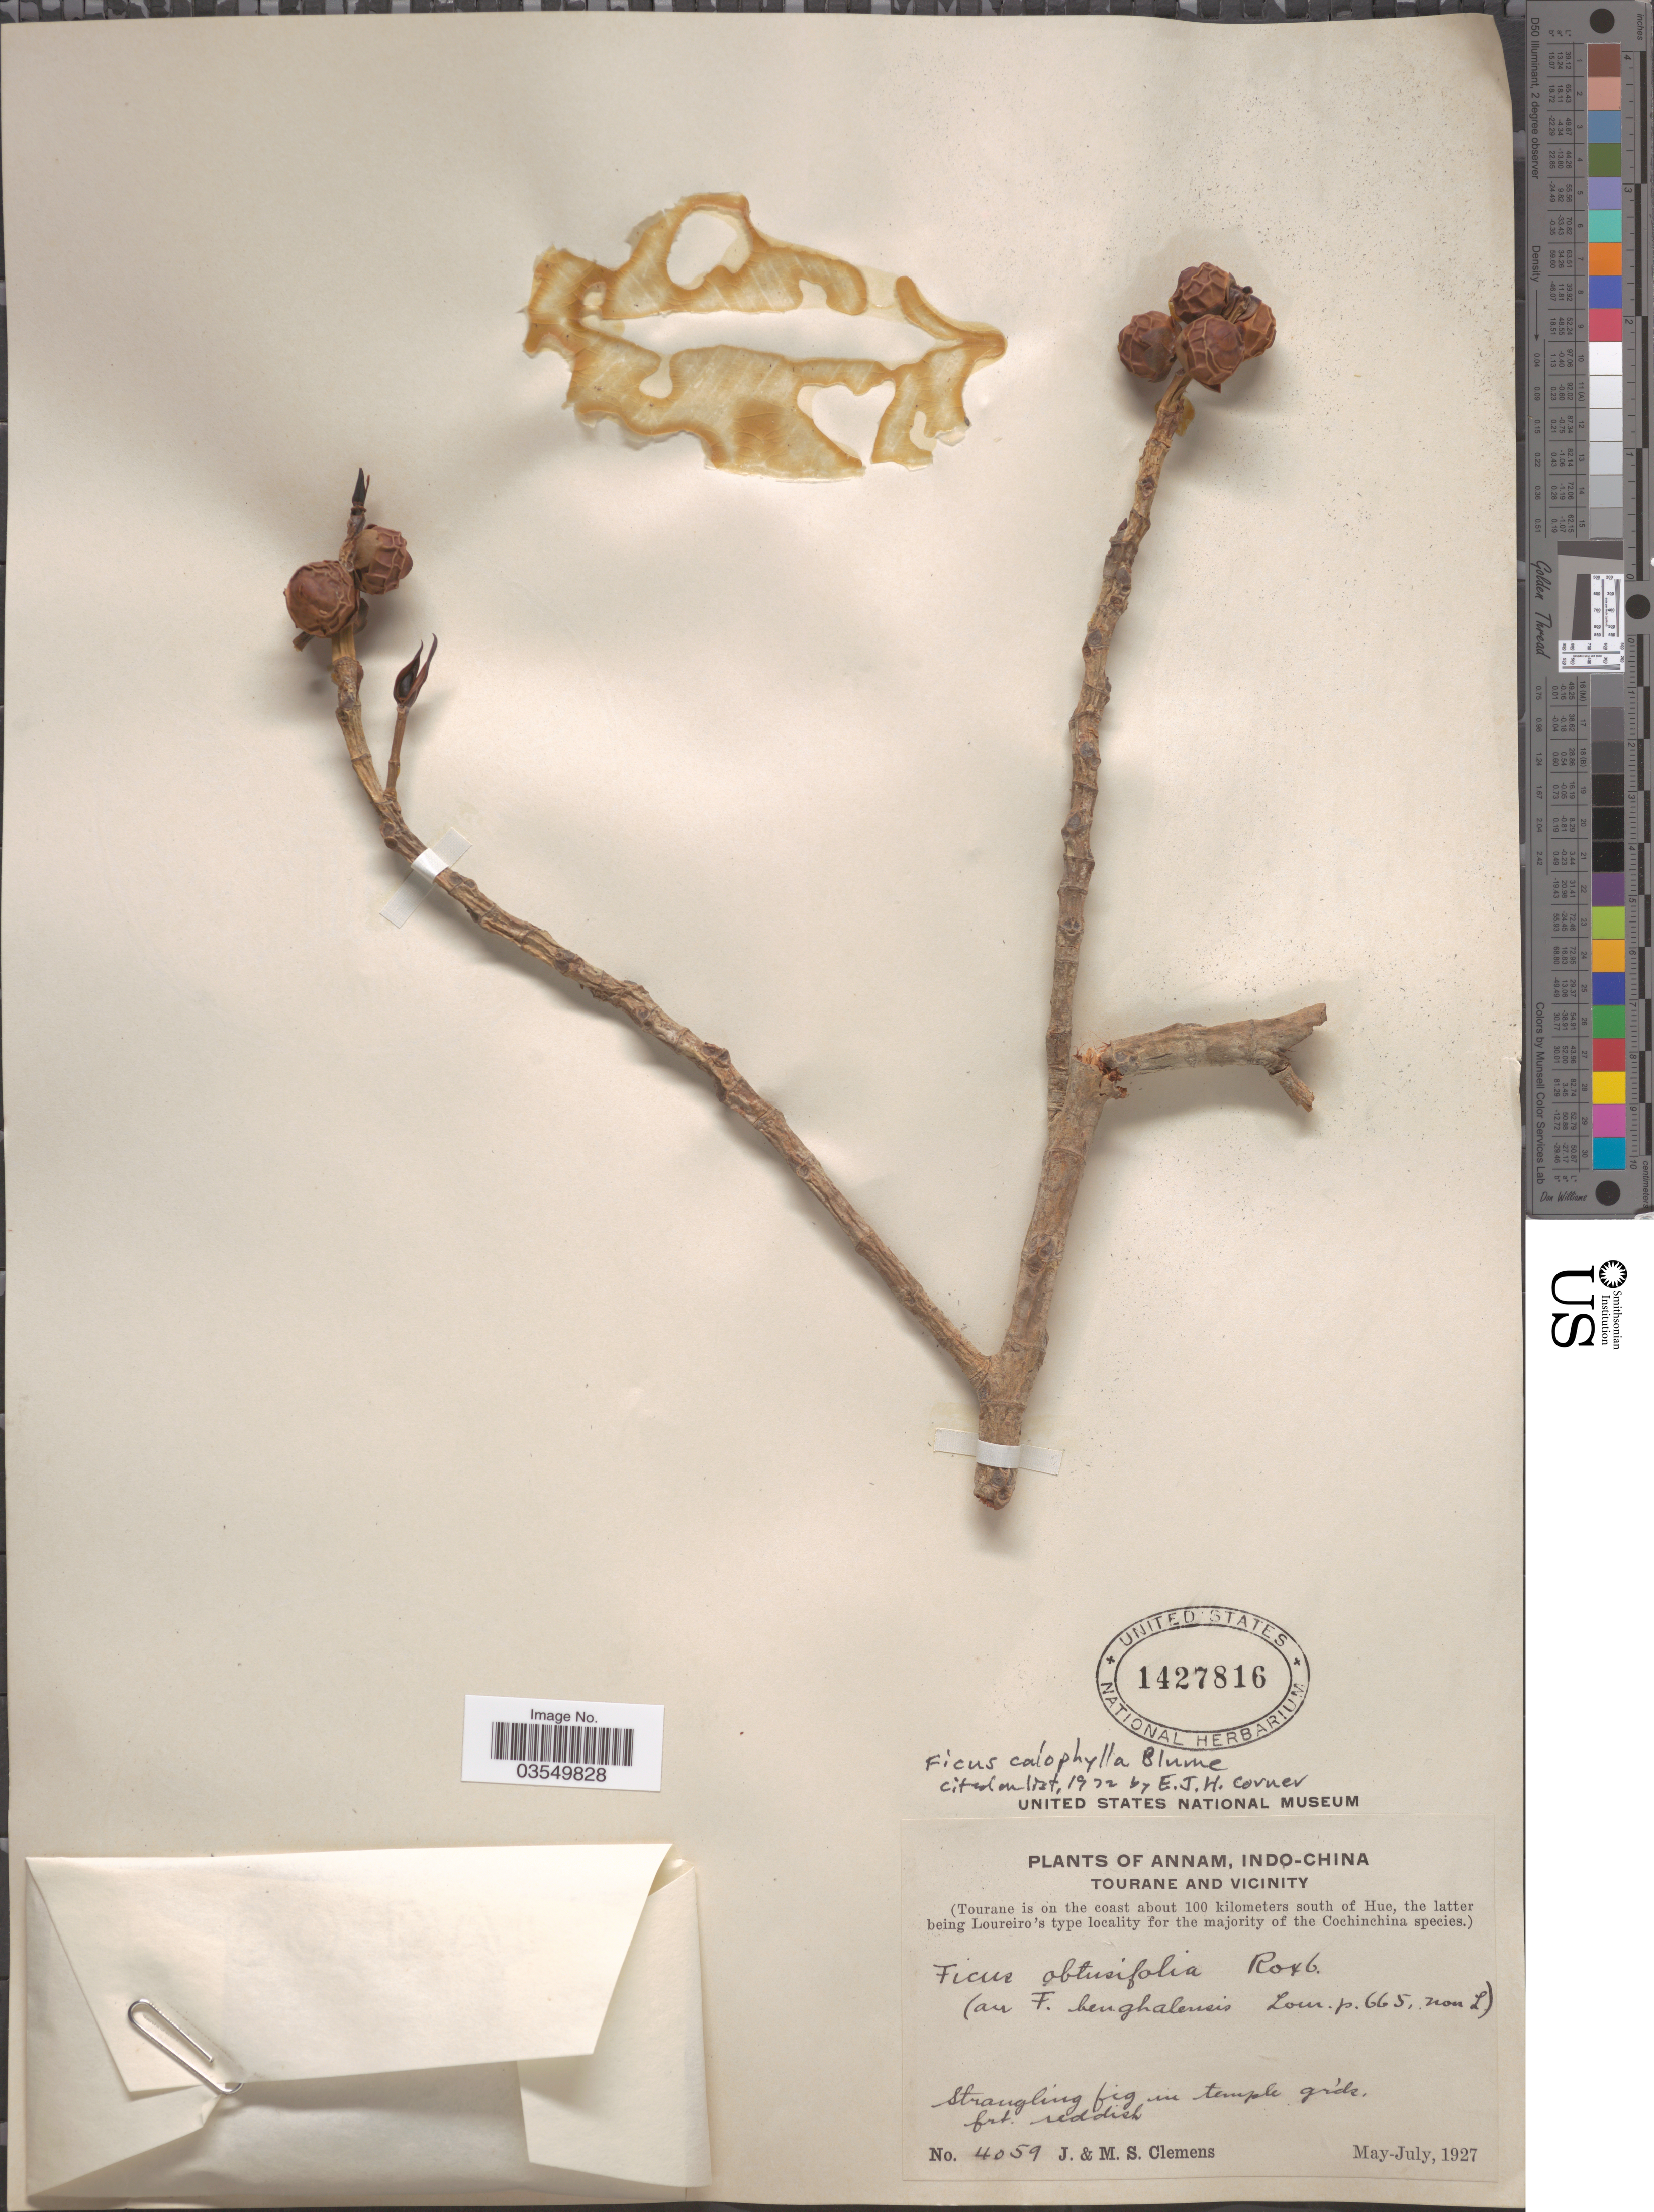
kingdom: Plantae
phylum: Tracheophyta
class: Magnoliopsida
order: Rosales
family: Moraceae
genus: Ficus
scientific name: Ficus calophylla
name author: Blume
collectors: J. Clemens & M. S. Clemens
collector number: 4059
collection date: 1927-05/1927-07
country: Vietnam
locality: Annam, Indo-China. Tourane and Vicinity. (Tourane is on the coast about 100 kilometers south of Hue).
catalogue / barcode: US 1427816